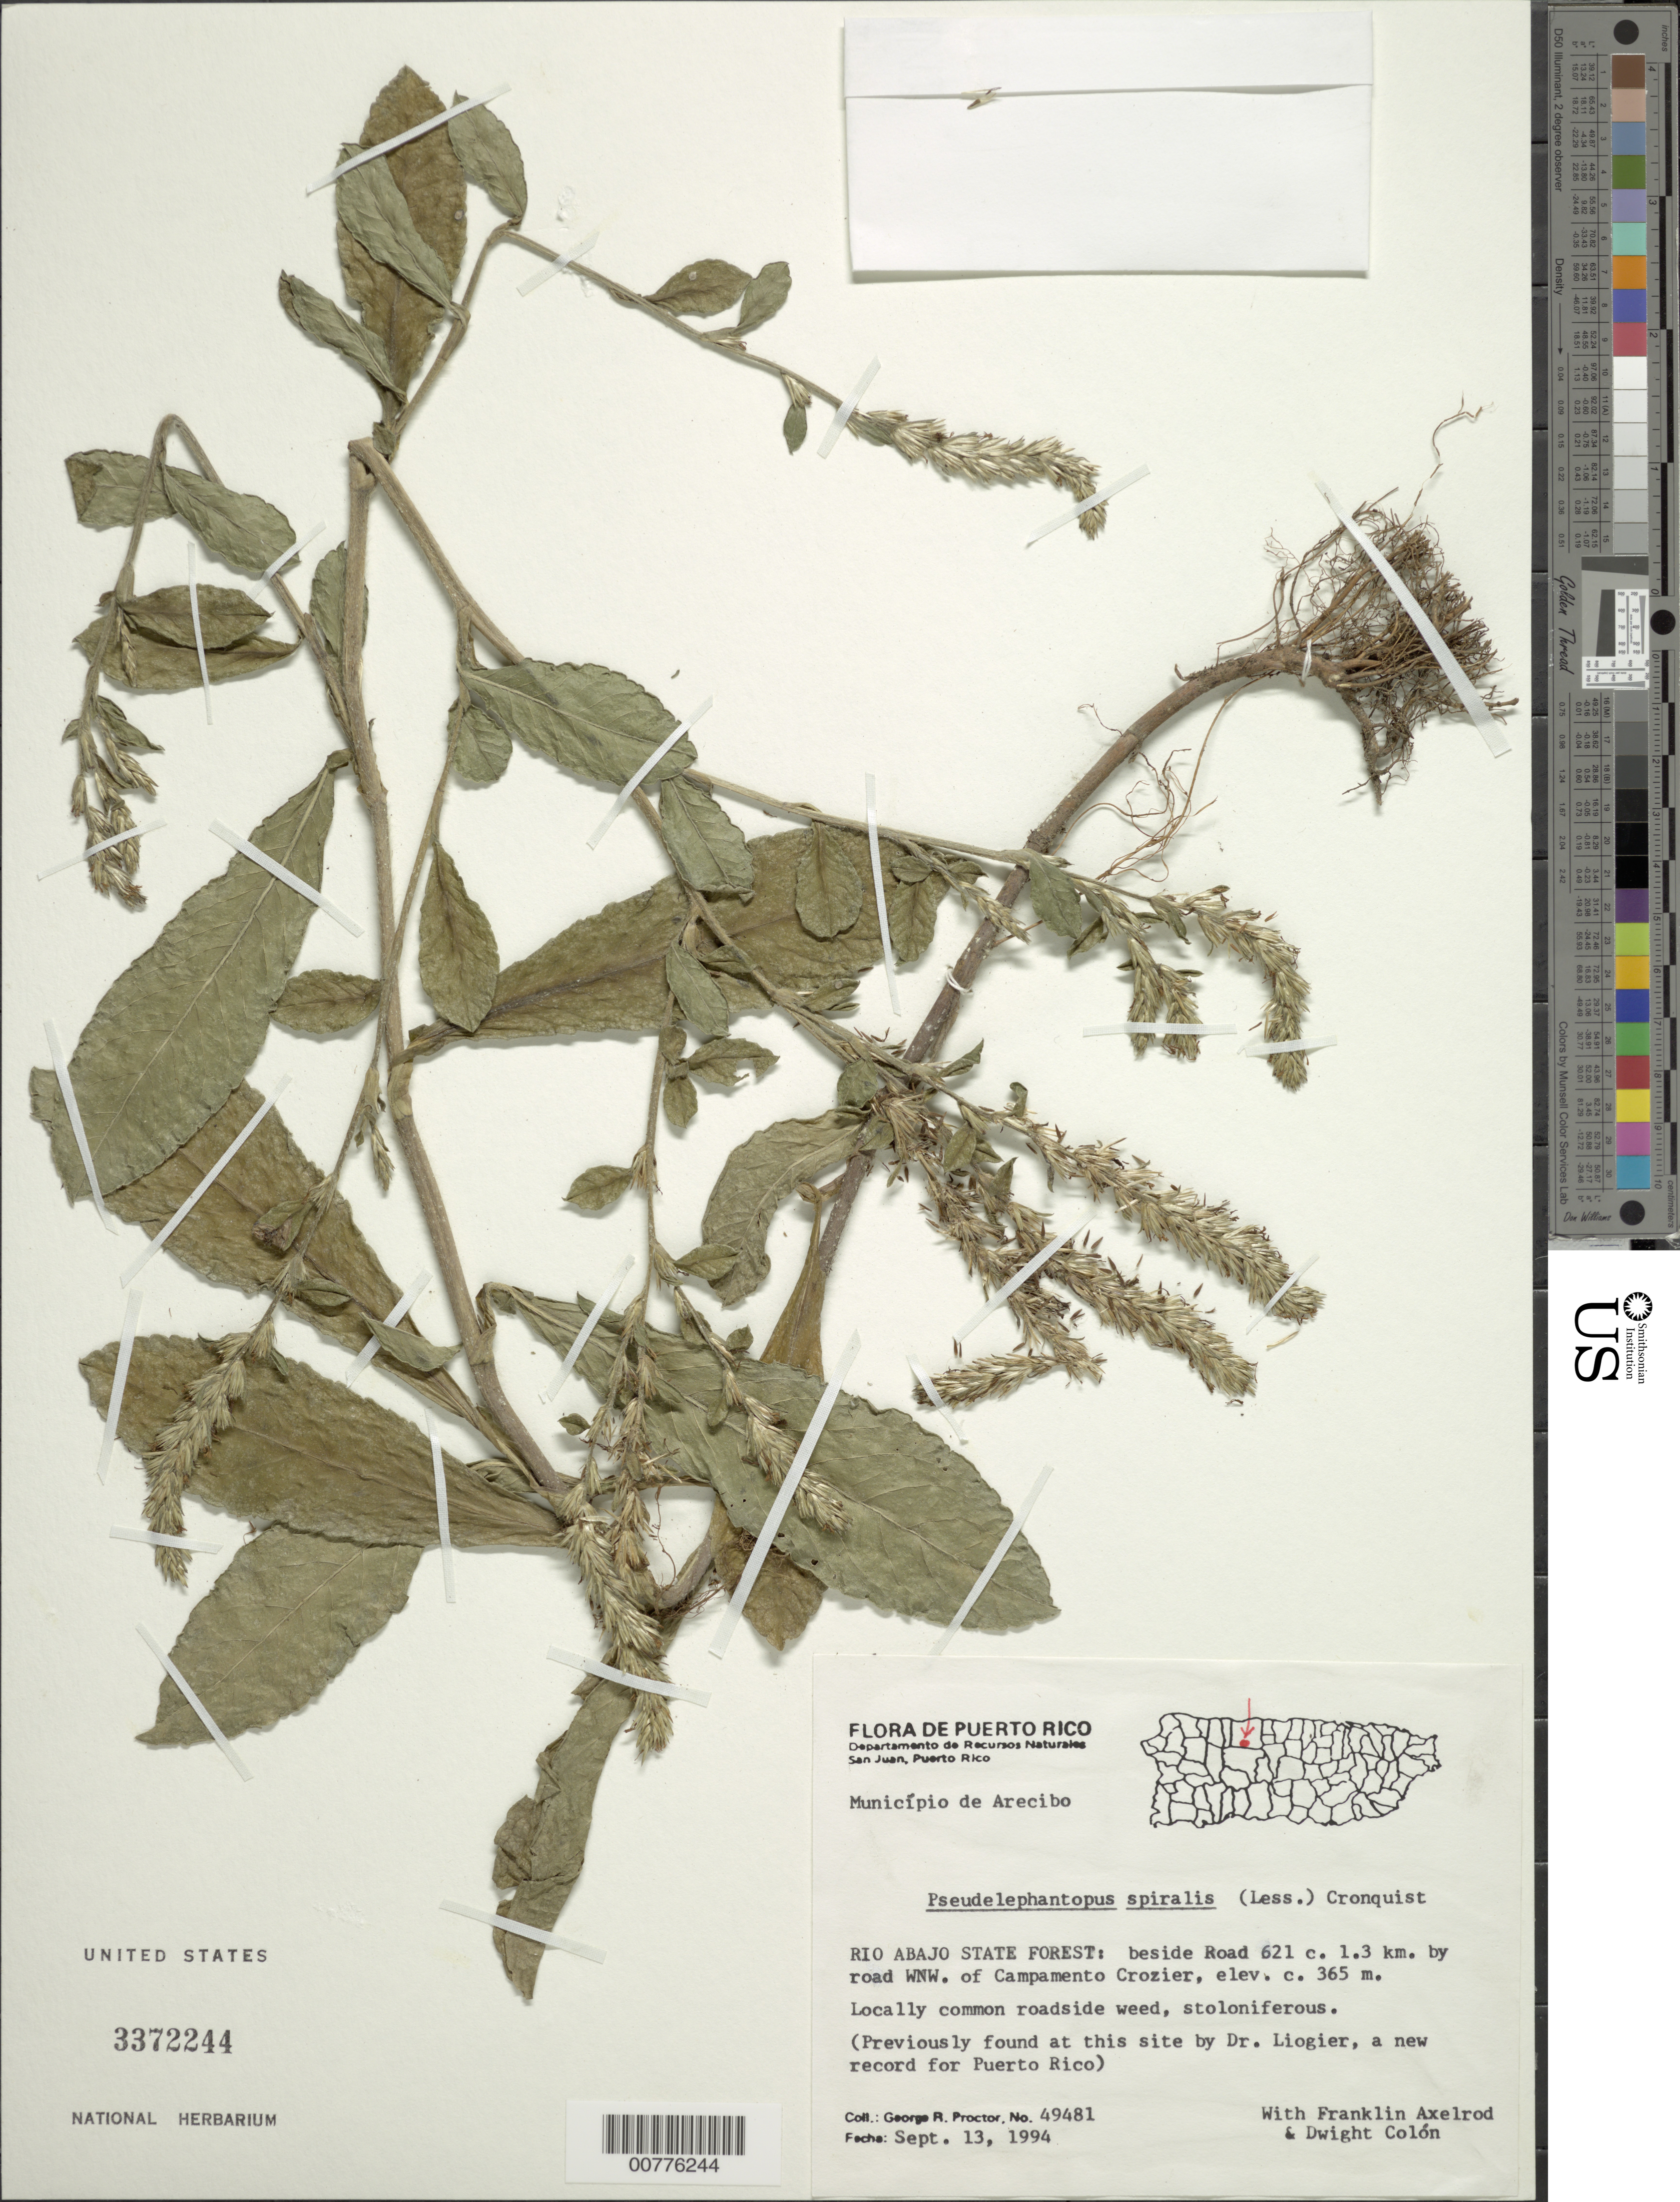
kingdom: Plantae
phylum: Tracheophyta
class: Magnoliopsida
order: Asterales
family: Asteraceae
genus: Pseudelephantopus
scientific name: Pseudelephantopus spiralis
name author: (Less.) Cronquist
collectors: G. R. Proctor, F. S. Axelrod & D. Colon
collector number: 49481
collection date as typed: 13 Sep 1994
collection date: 1994-09-13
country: Puerto Rico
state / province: Arecibo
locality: Río Abajo State Forest: beside road 621, ca. 1.3 km by road WNW of Campamento Crozier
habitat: Locally common roadside weed, stoloniferous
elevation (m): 365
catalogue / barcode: US 3372244